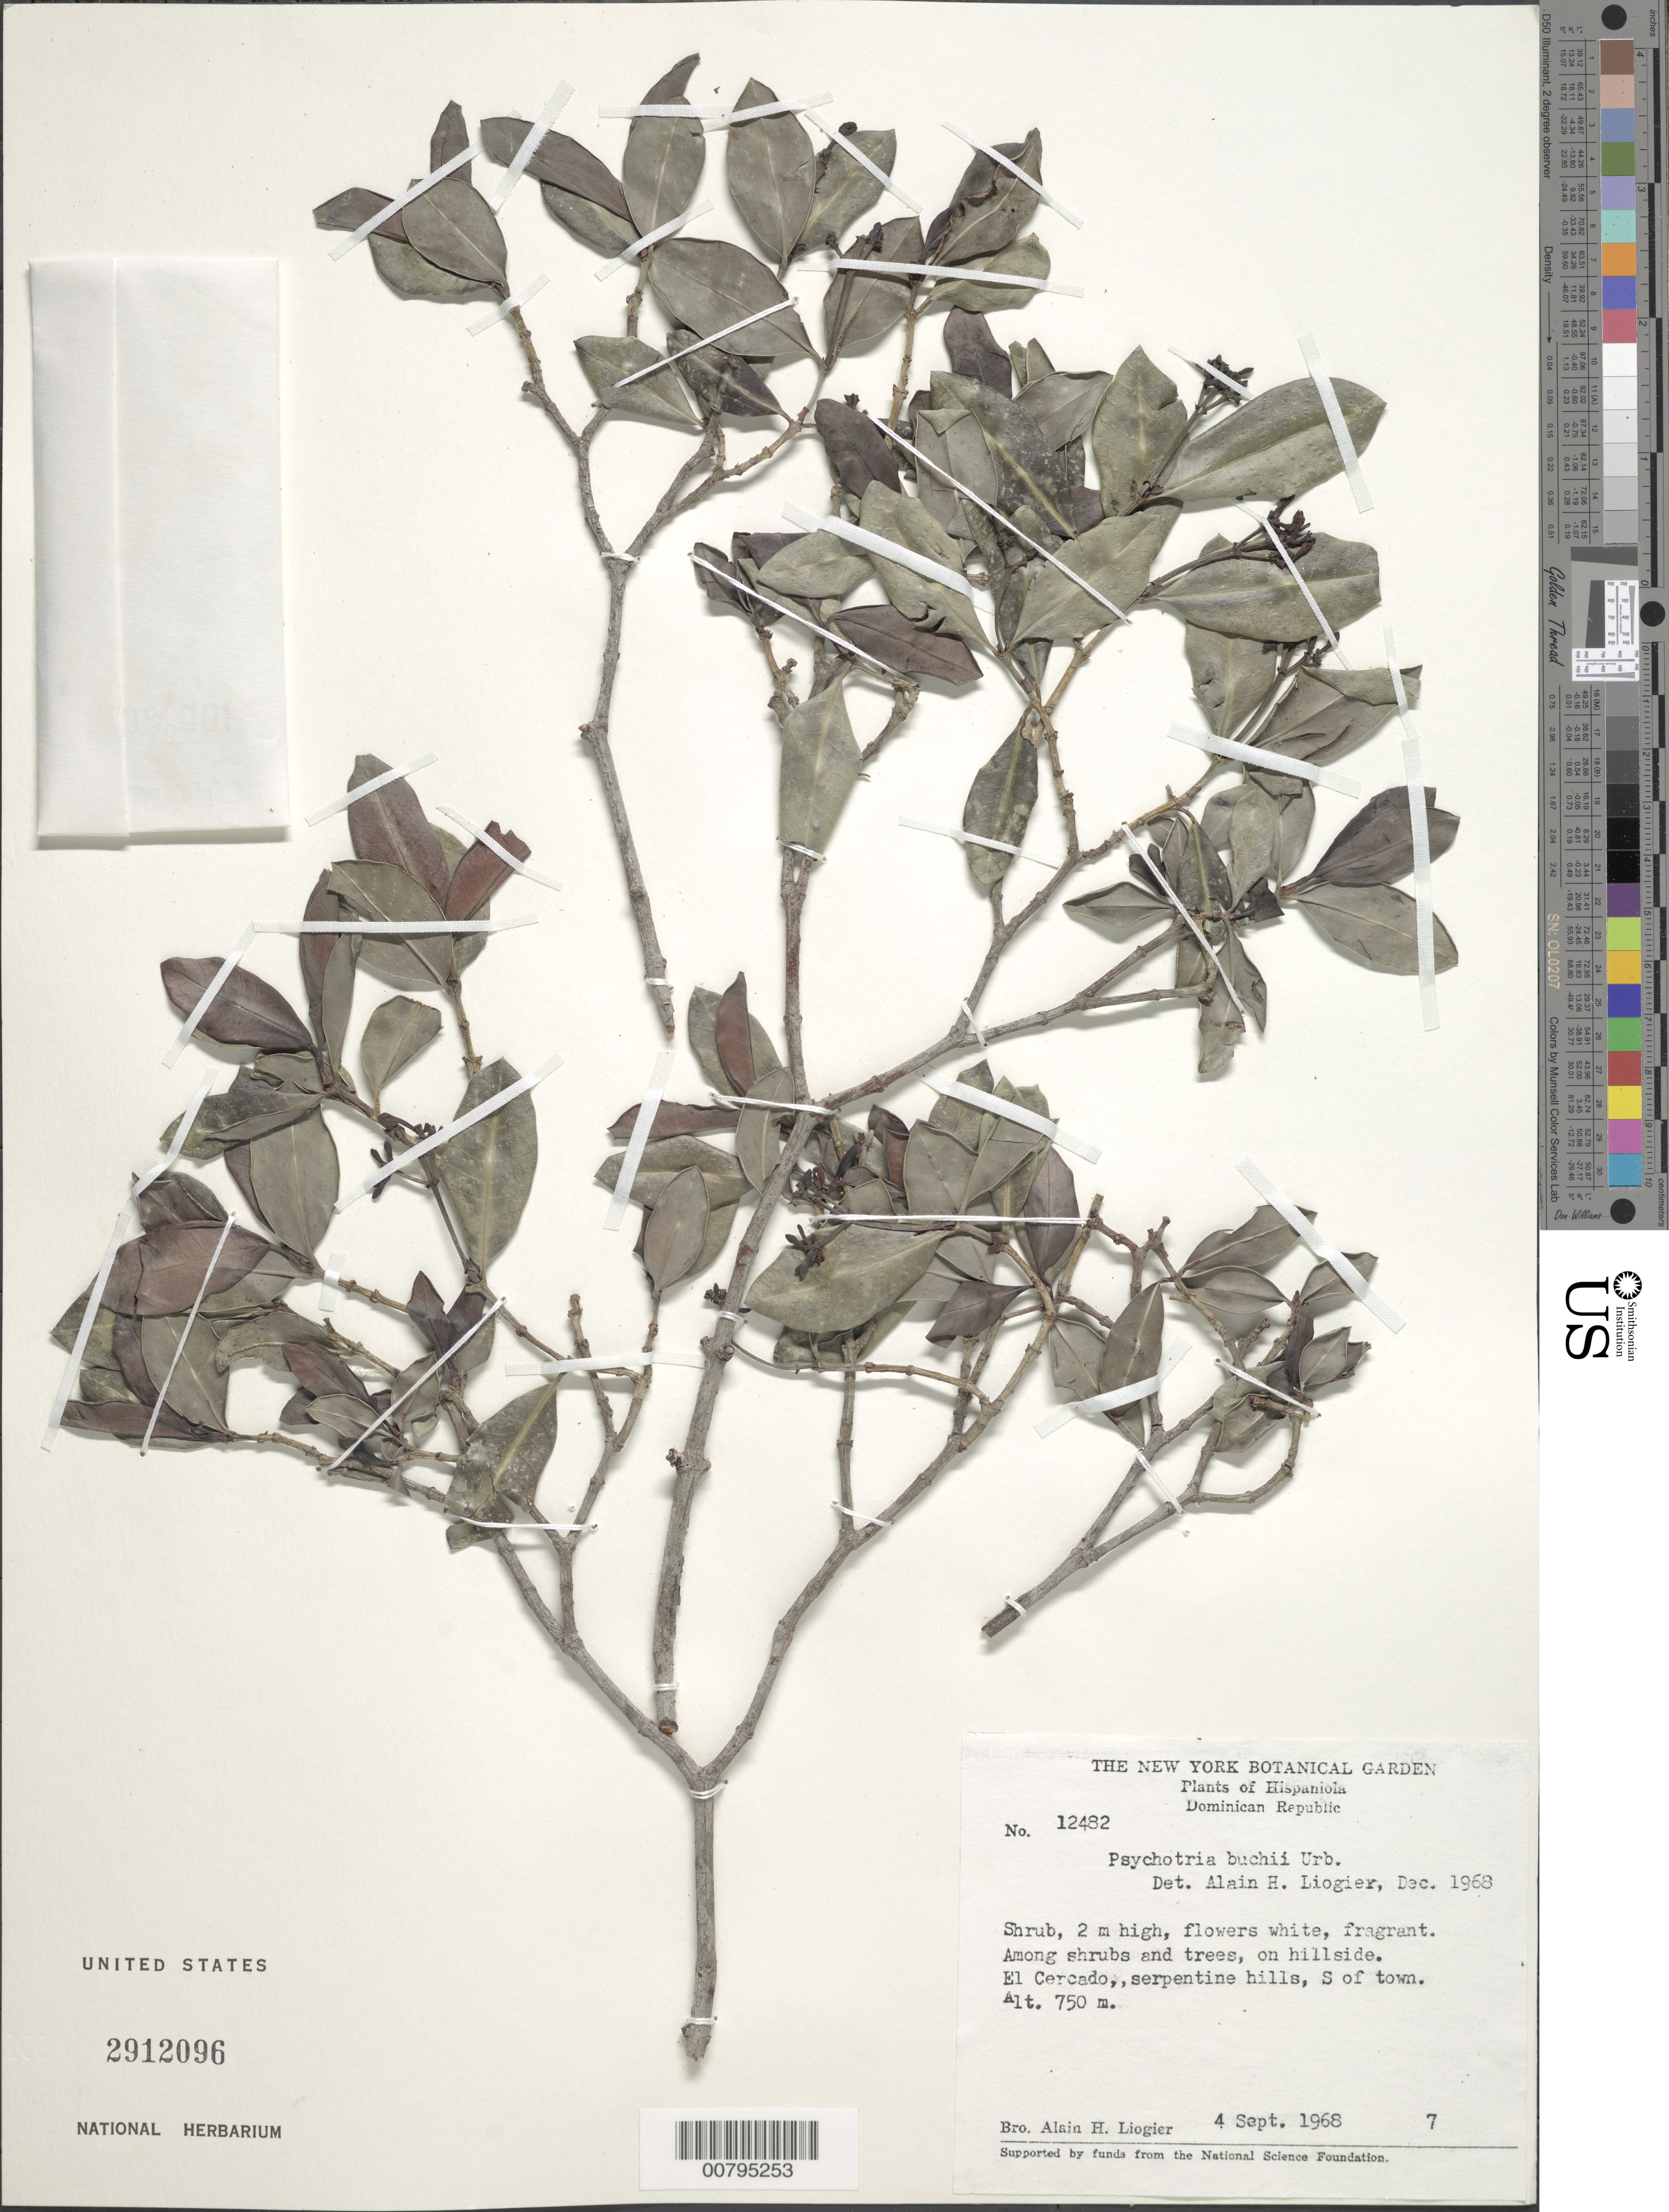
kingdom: Plantae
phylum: Tracheophyta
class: Magnoliopsida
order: Gentianales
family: Rubiaceae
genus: Psychotria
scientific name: Psychotria buchii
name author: Urb.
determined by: Liogier, Alain H.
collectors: A. H. Liogier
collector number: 12482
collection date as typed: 04 Sep 1968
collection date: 1968-09-04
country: Dominican Republic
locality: El Cercado, hills S of town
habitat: Serpentine hillside, among shrubs and trees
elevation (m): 750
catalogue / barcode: US 2912096